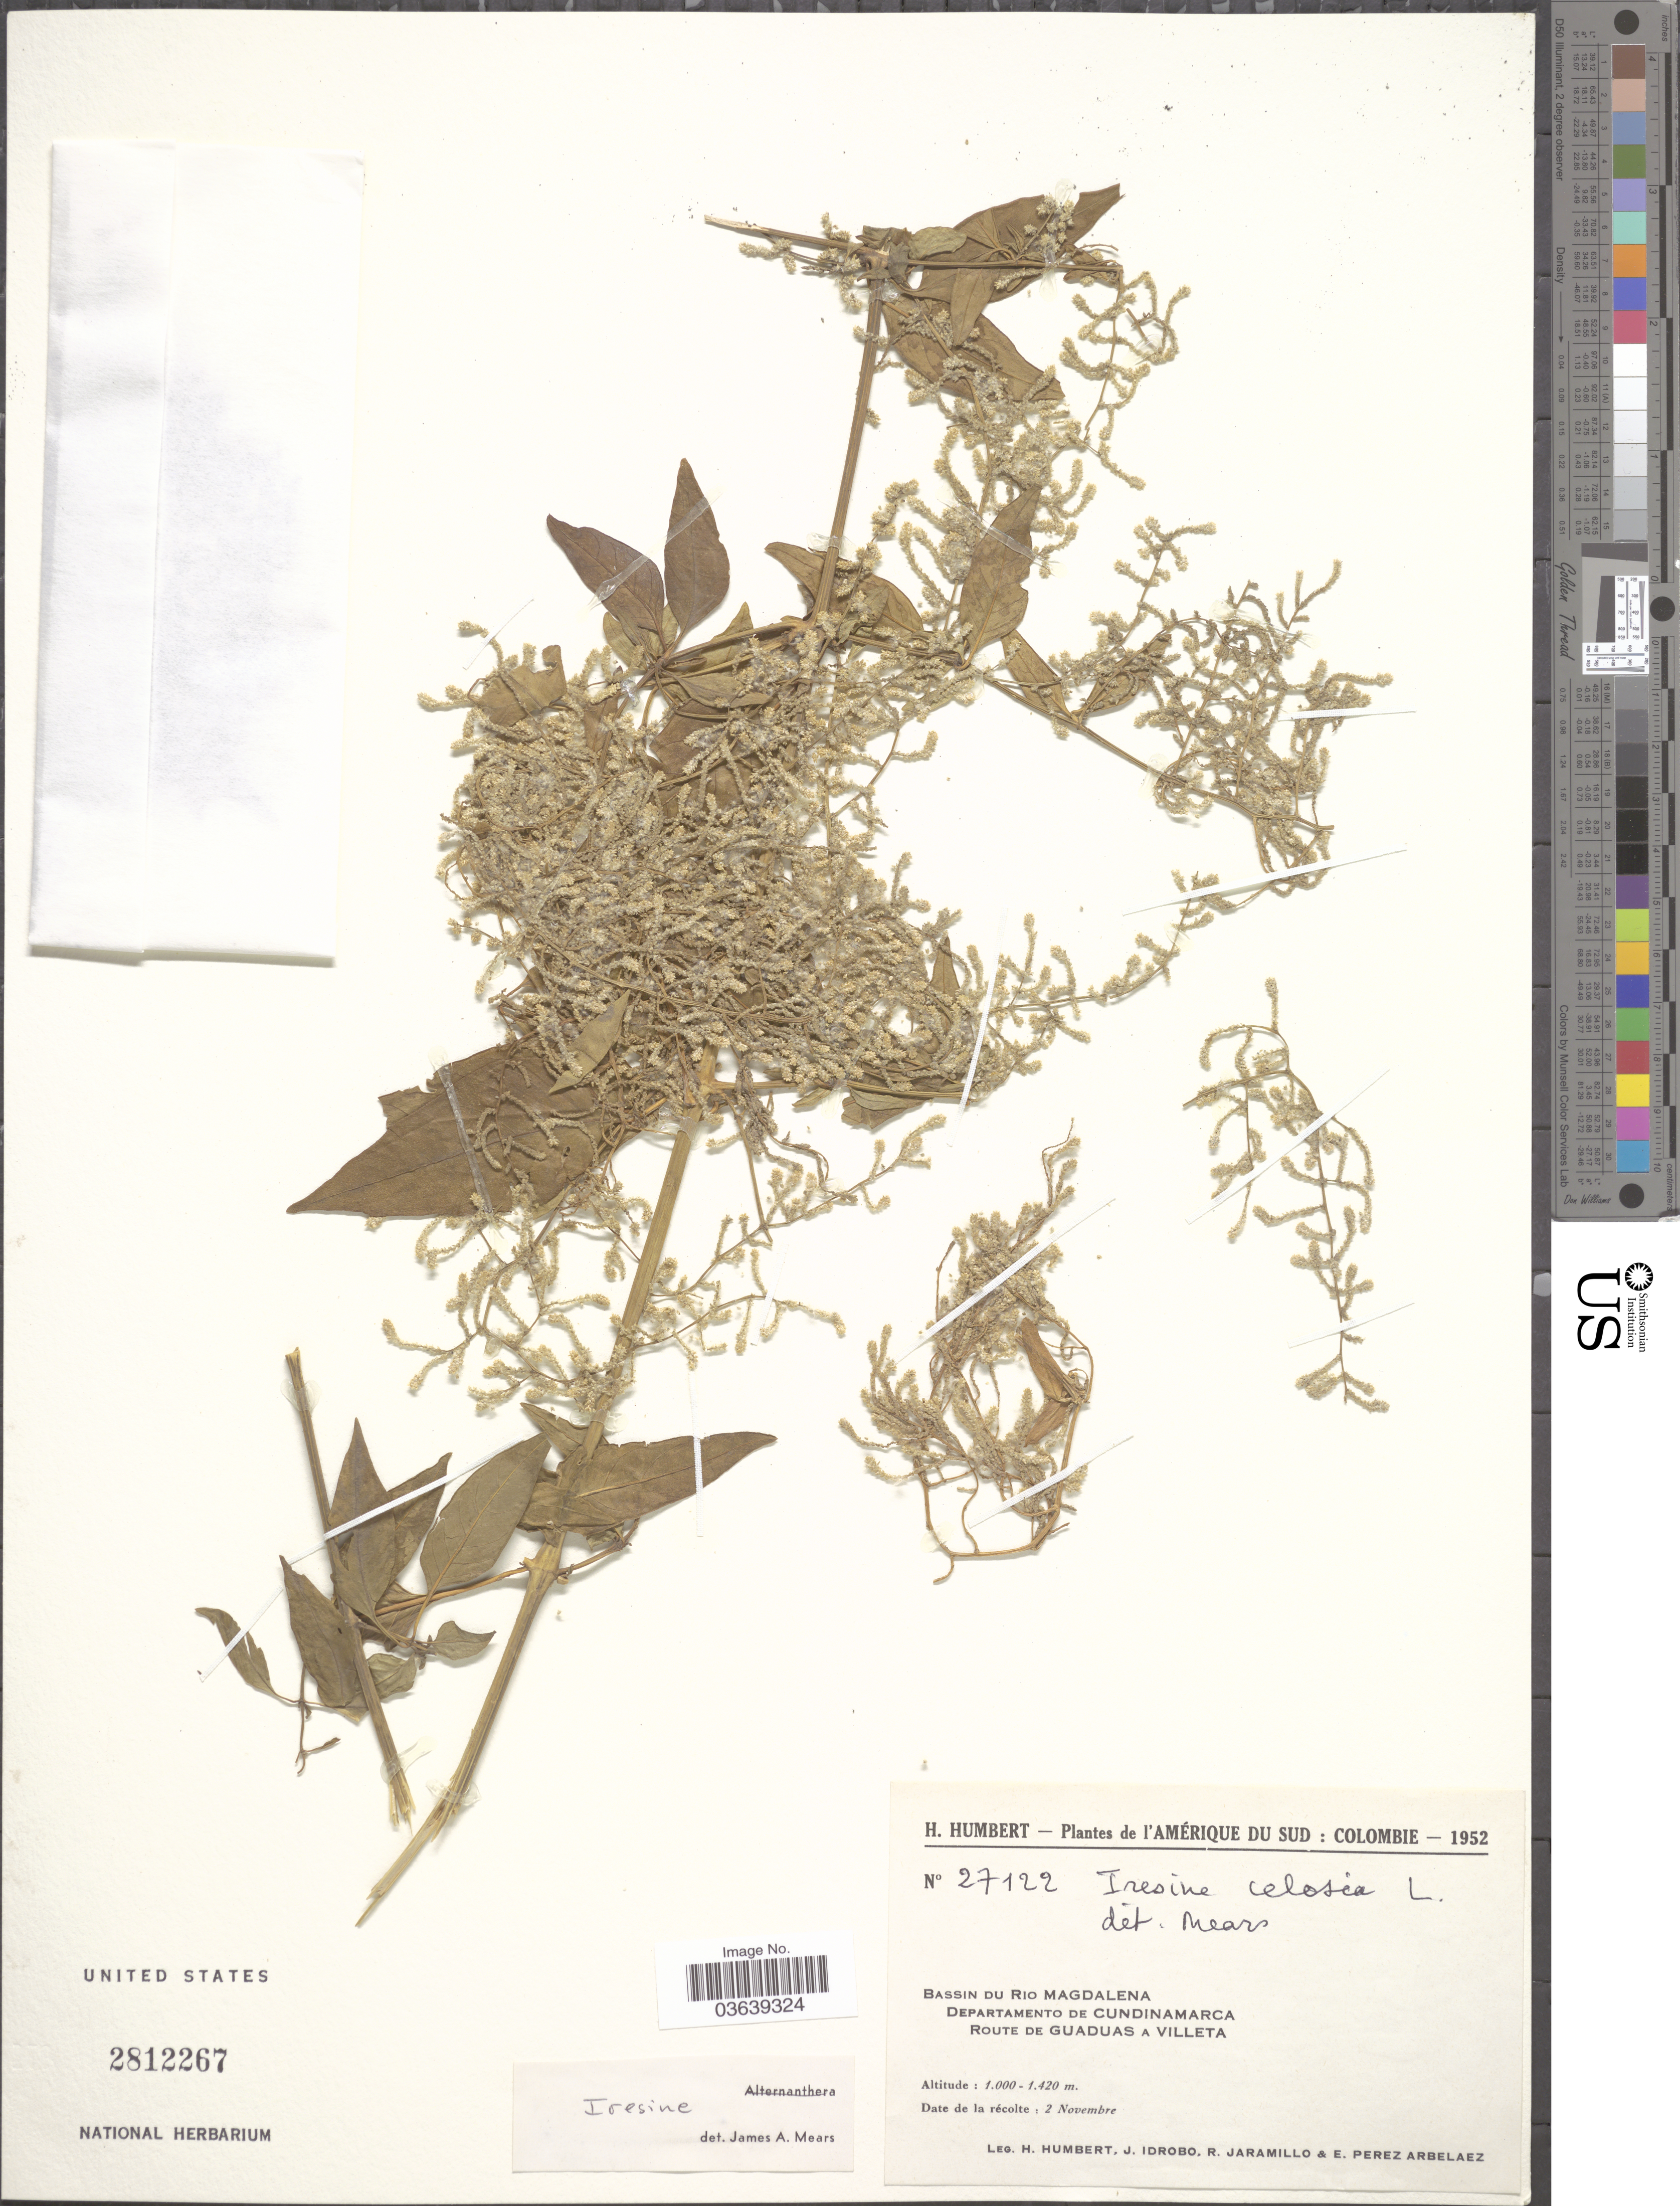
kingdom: Plantae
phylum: Tracheophyta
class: Magnoliopsida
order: Caryophyllales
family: Amaranthaceae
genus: Iresine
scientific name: Iresine celosia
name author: L.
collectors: H. Humbert, J. M. Idrobo, R. Jaramillo & E. Pérez Arbeláez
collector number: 27122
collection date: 1952-11-02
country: Colombia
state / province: Cundinamarca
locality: L'Amérique du Sud. Bassin du Rio Magdalena. Departamento de Cundinamarca. Route de Guaduas a Villeta.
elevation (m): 1000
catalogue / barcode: US 2812267